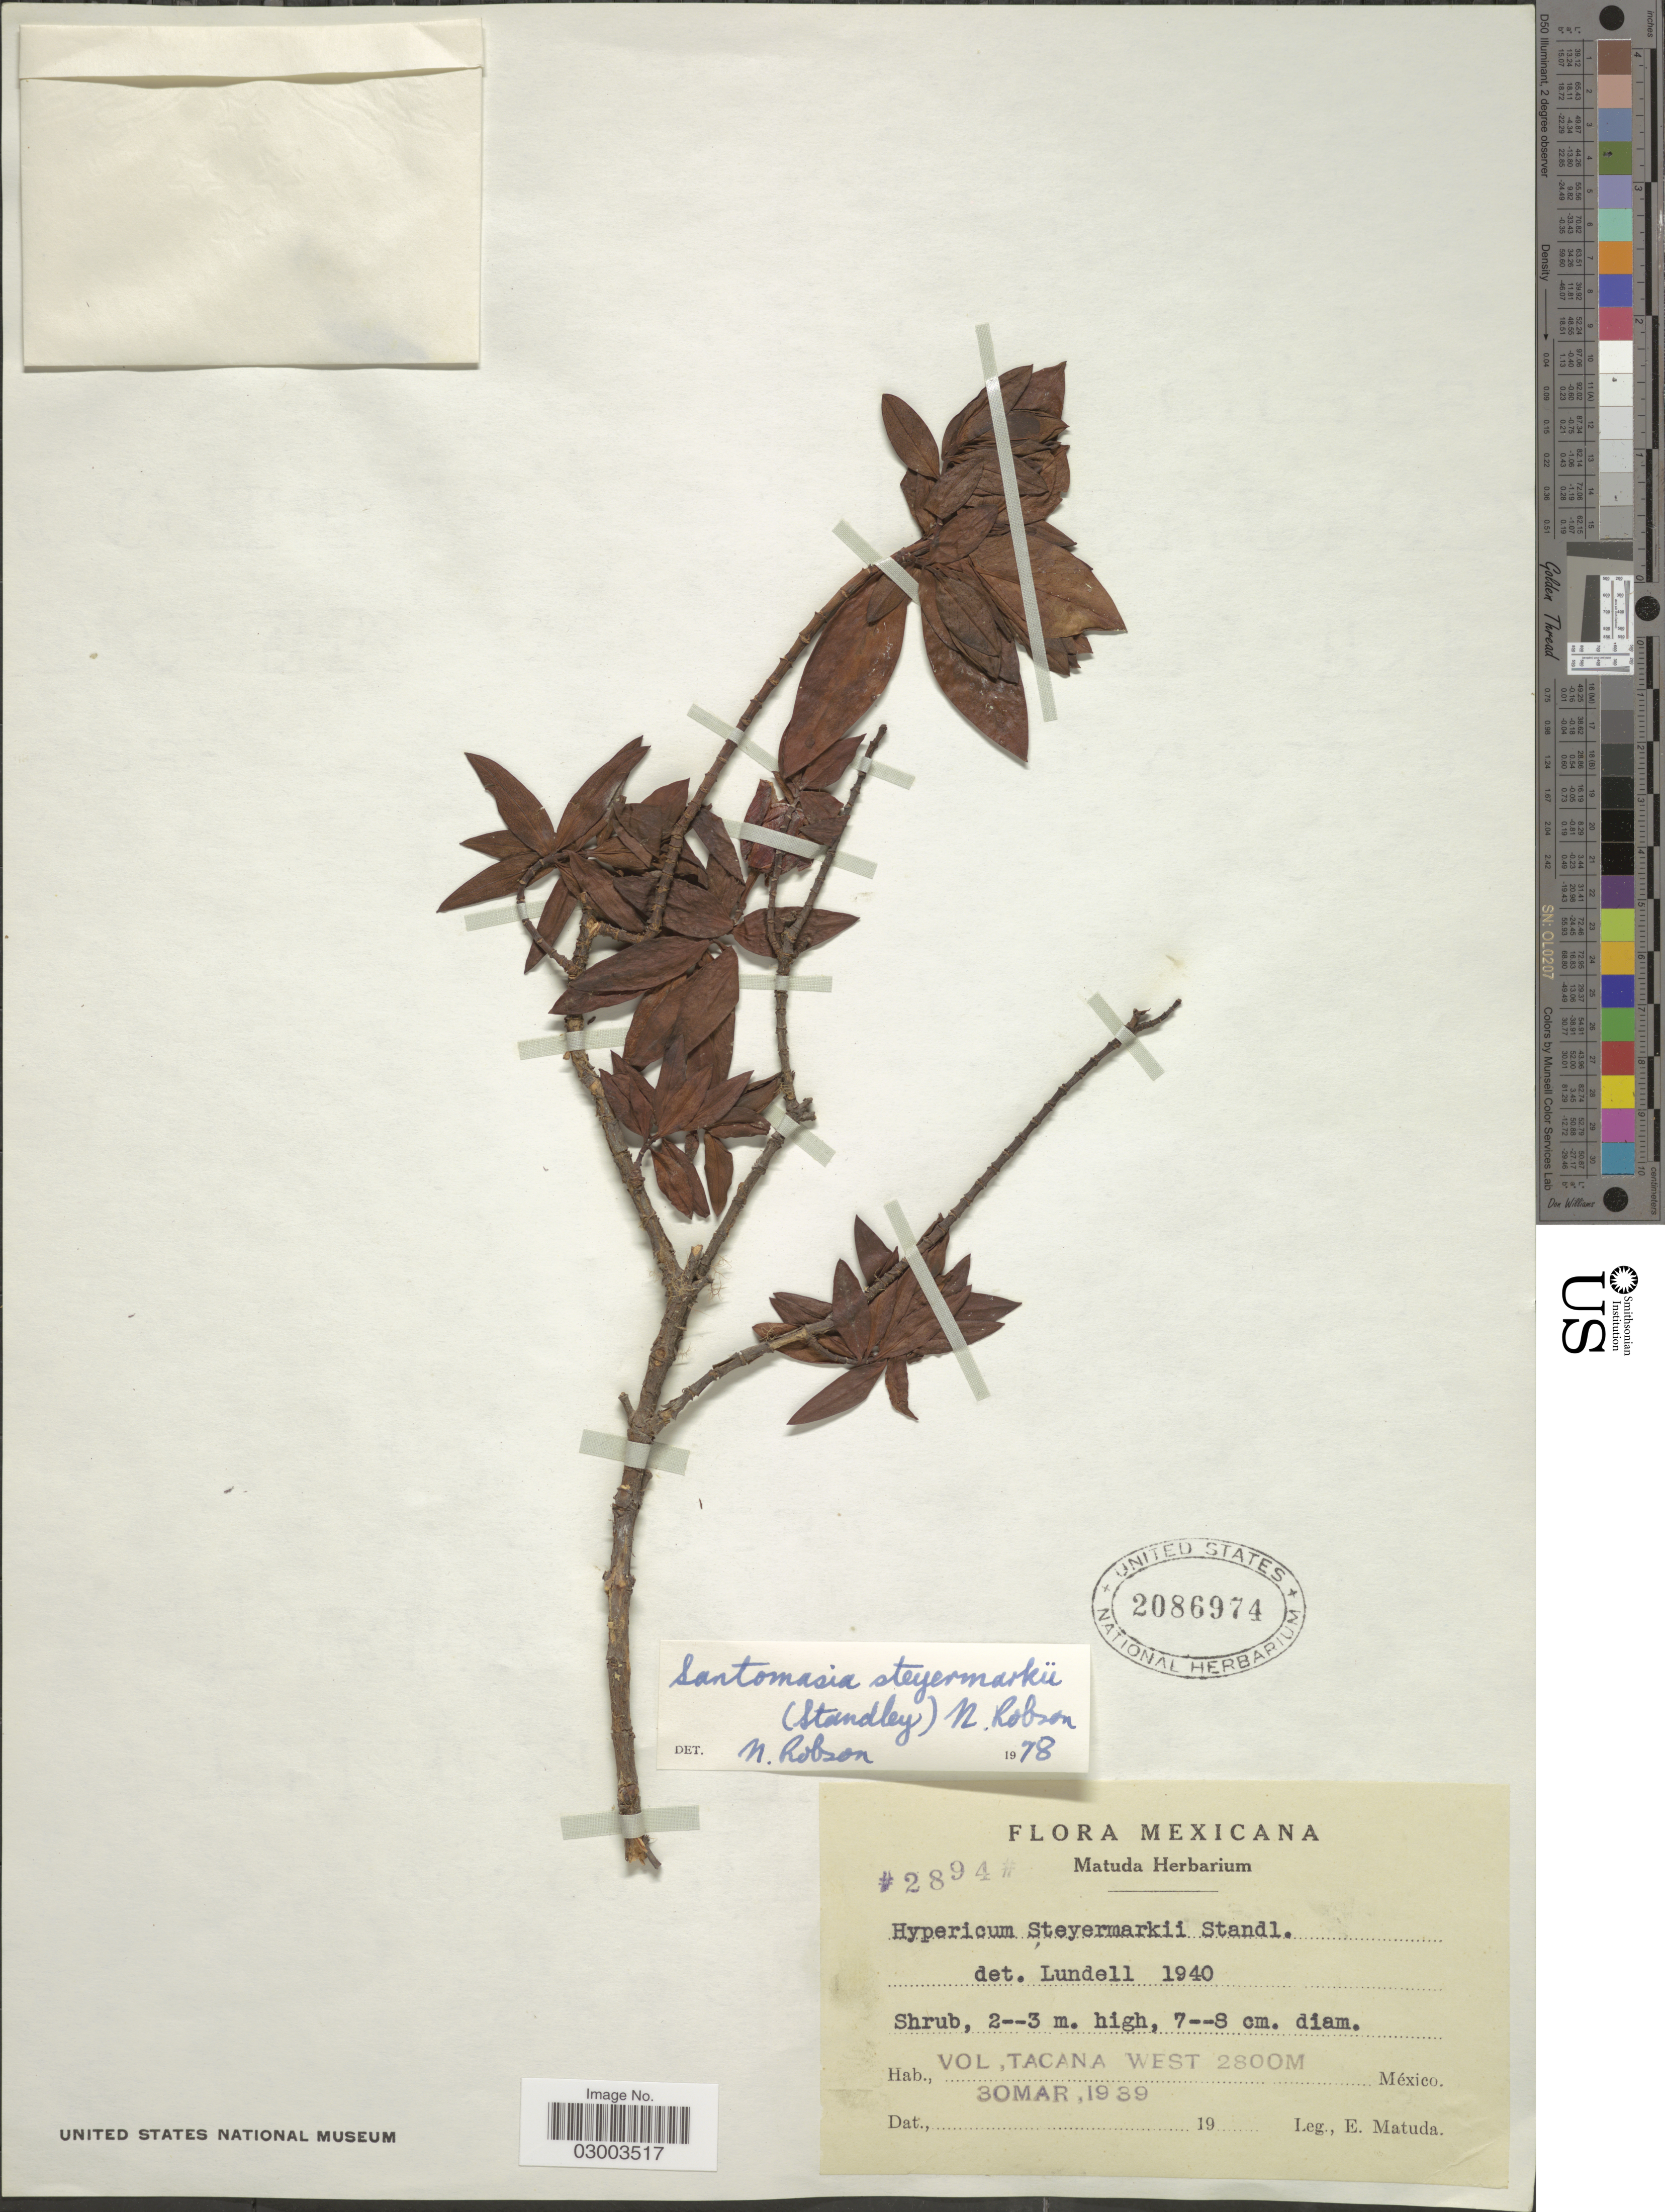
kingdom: Plantae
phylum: Tracheophyta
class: Magnoliopsida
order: Malpighiales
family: Hypericaceae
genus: Hypericum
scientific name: Hypericum steyermarkii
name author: Standl.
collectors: E. Matuda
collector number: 2894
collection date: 1939-03-30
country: Mexico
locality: Vol, Tacana West.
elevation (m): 2800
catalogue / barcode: US 2086974